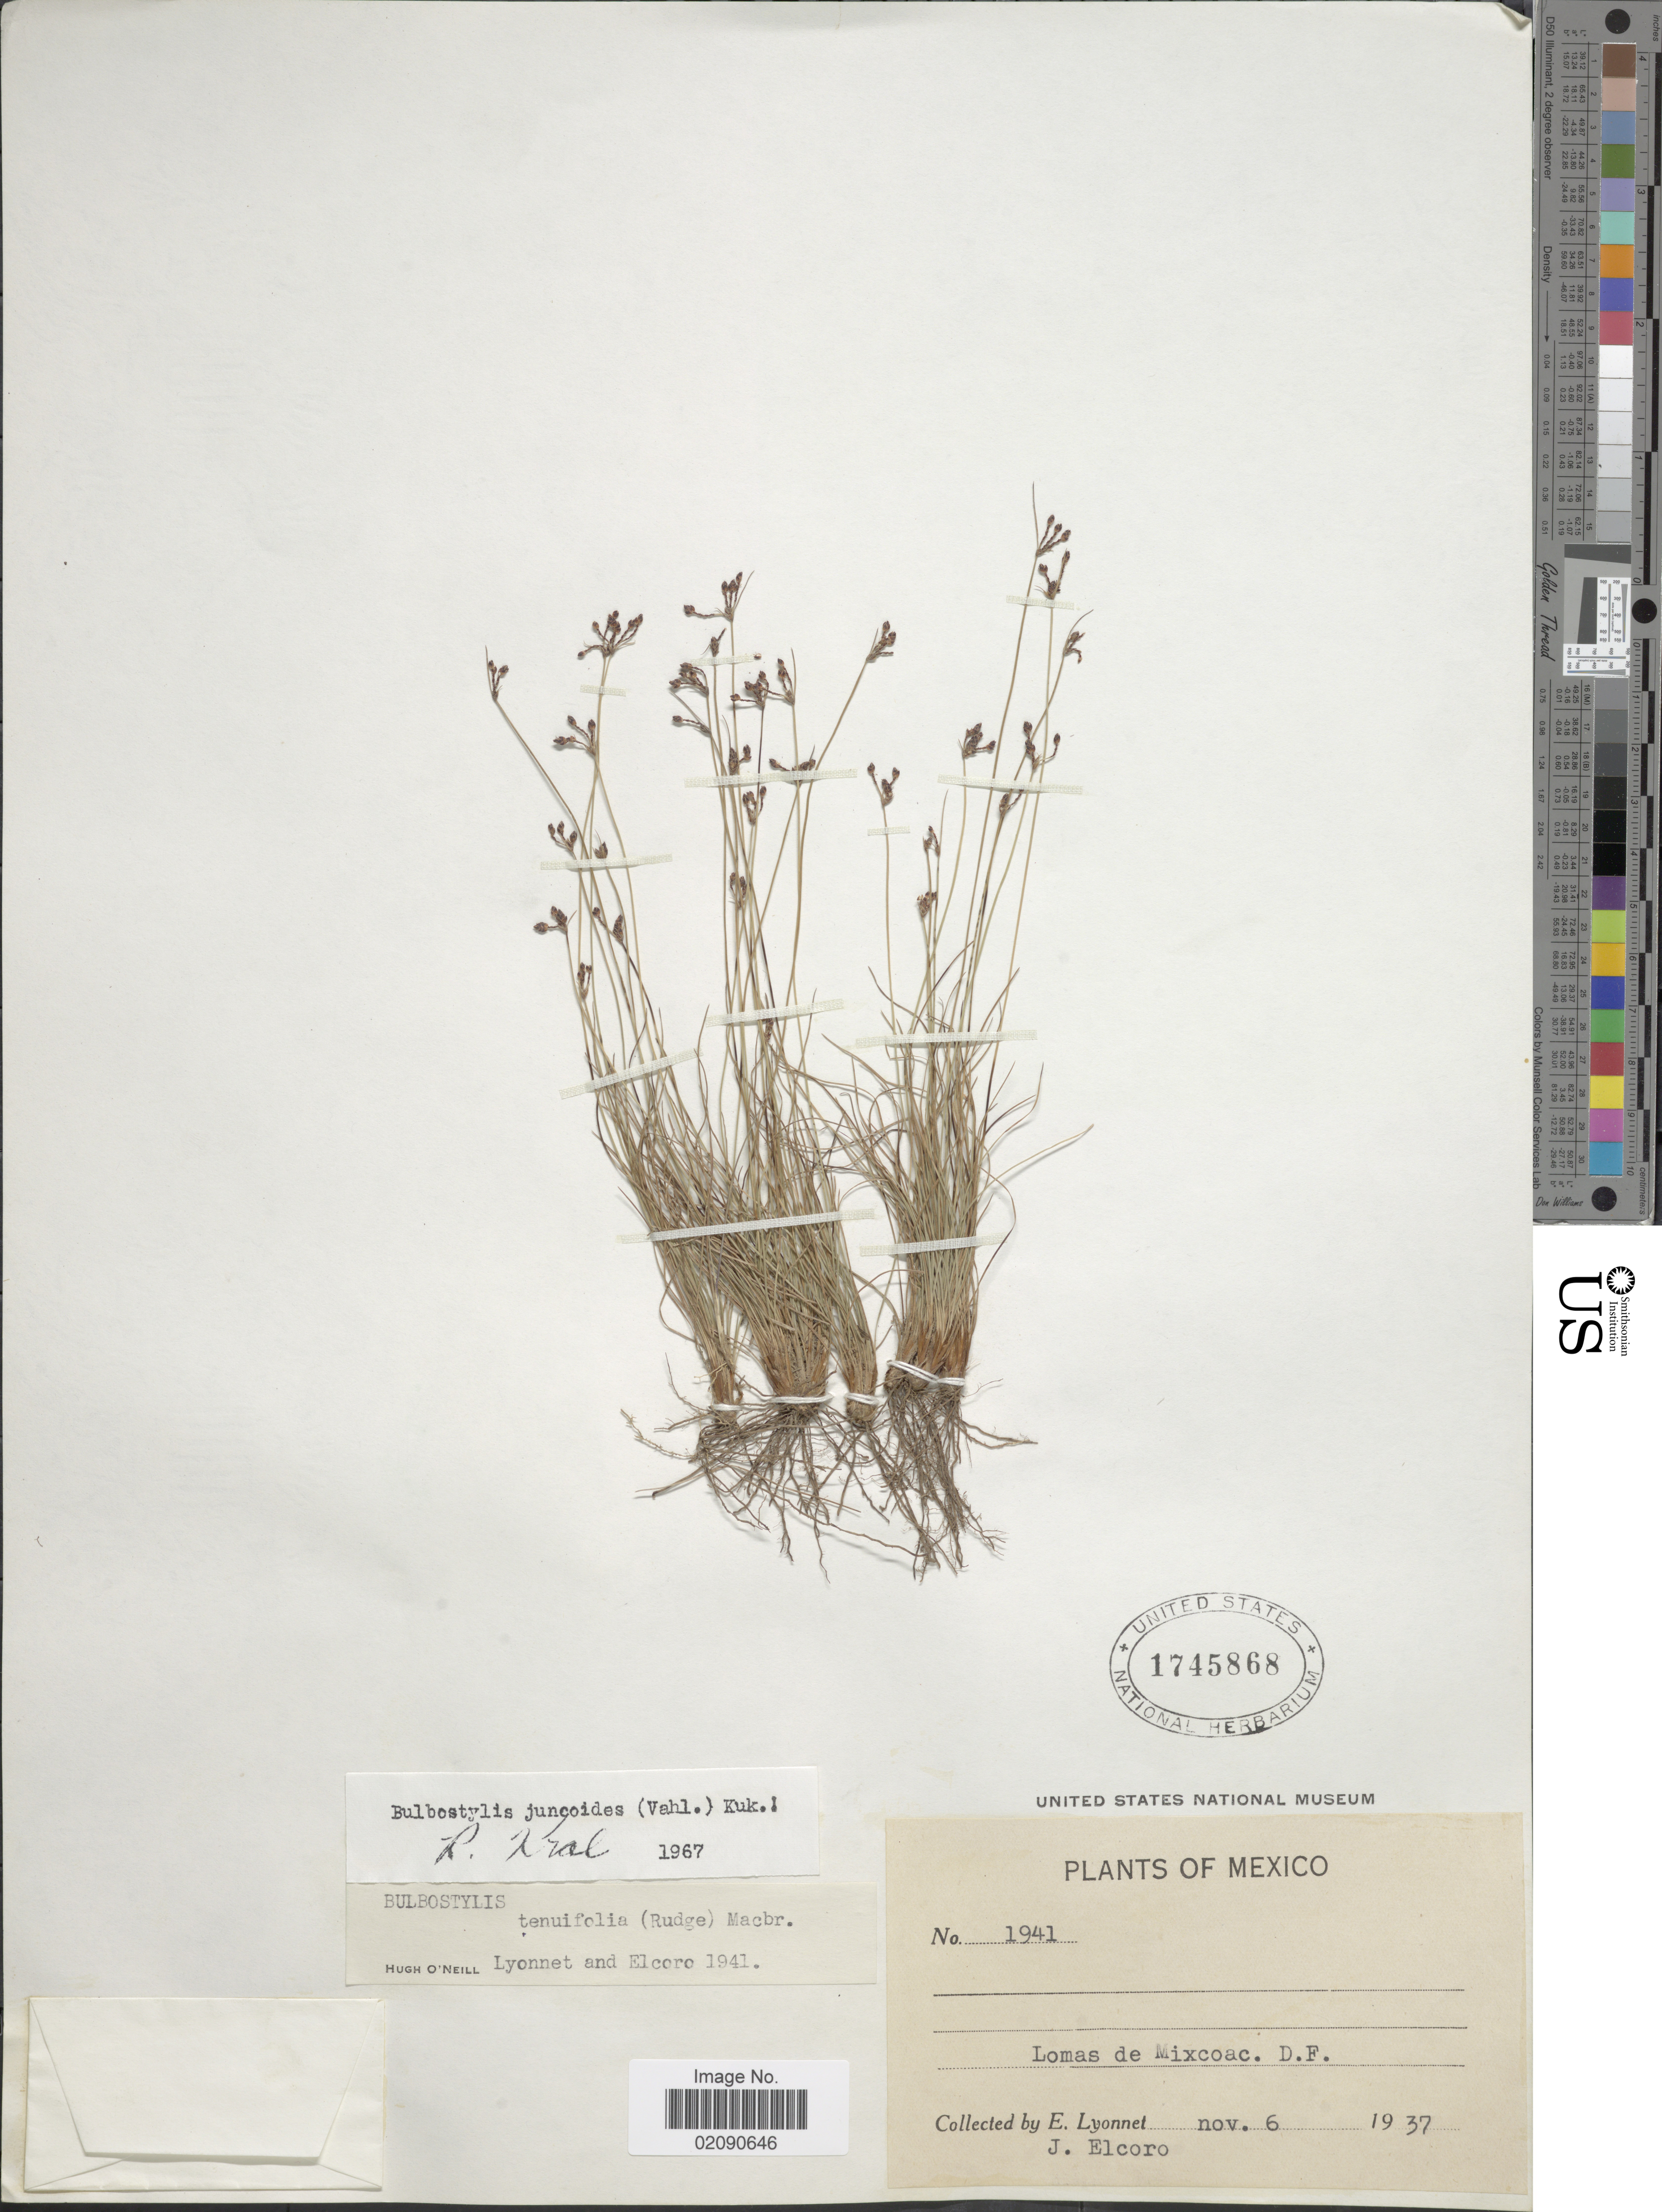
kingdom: Plantae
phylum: Tracheophyta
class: Liliopsida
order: Poales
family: Cyperaceae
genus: Bulbostylis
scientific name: Bulbostylis juncoides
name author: (Vahl) Kük. ex Herter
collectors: E. Lyonnet & J. Elcoro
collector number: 1941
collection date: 1937-11-06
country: Mexico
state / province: Distrito Federal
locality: Lomas de Mixcoac, D.F.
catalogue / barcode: US 1745868